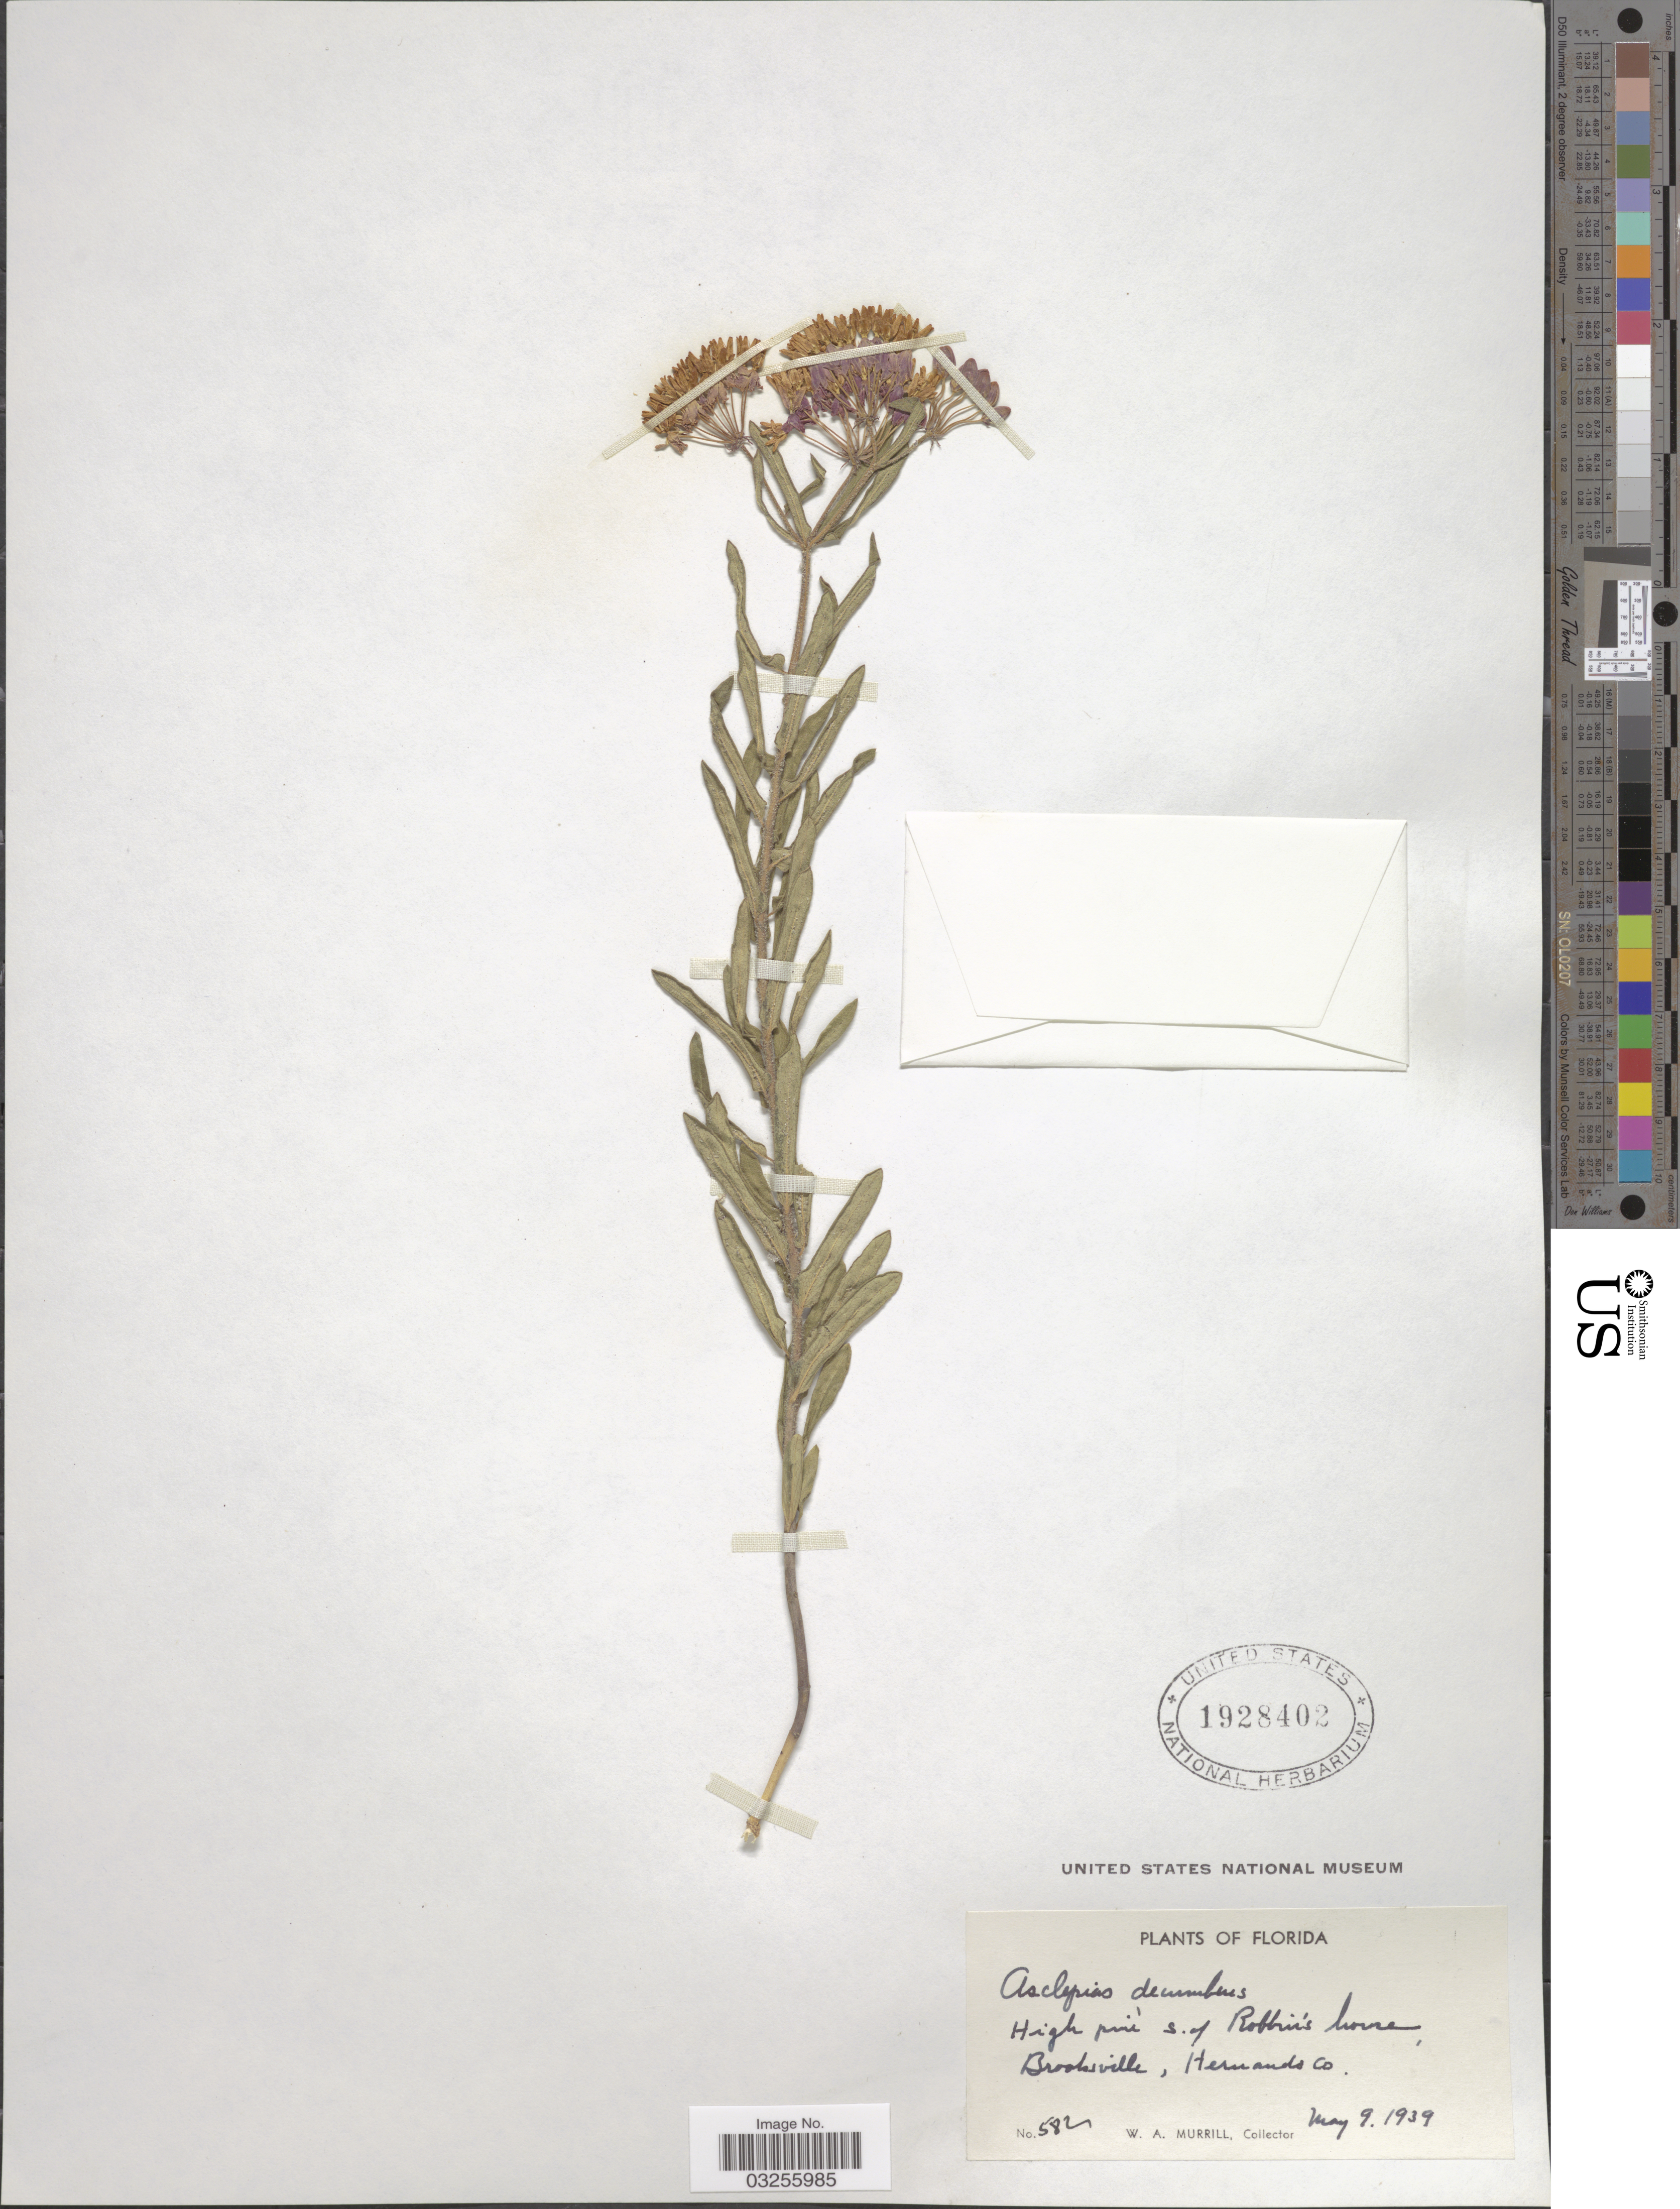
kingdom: Plantae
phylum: Tracheophyta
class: Magnoliopsida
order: Gentianales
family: Apocynaceae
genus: Asclepias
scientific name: Asclepias tuberosa subsp. tuberosa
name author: L.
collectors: W. A. Murrill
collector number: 582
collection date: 1939-05-09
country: United States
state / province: Florida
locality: High pine s. of Robbin's house, Brooksville, Hernando Co.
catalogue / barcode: US 1928402